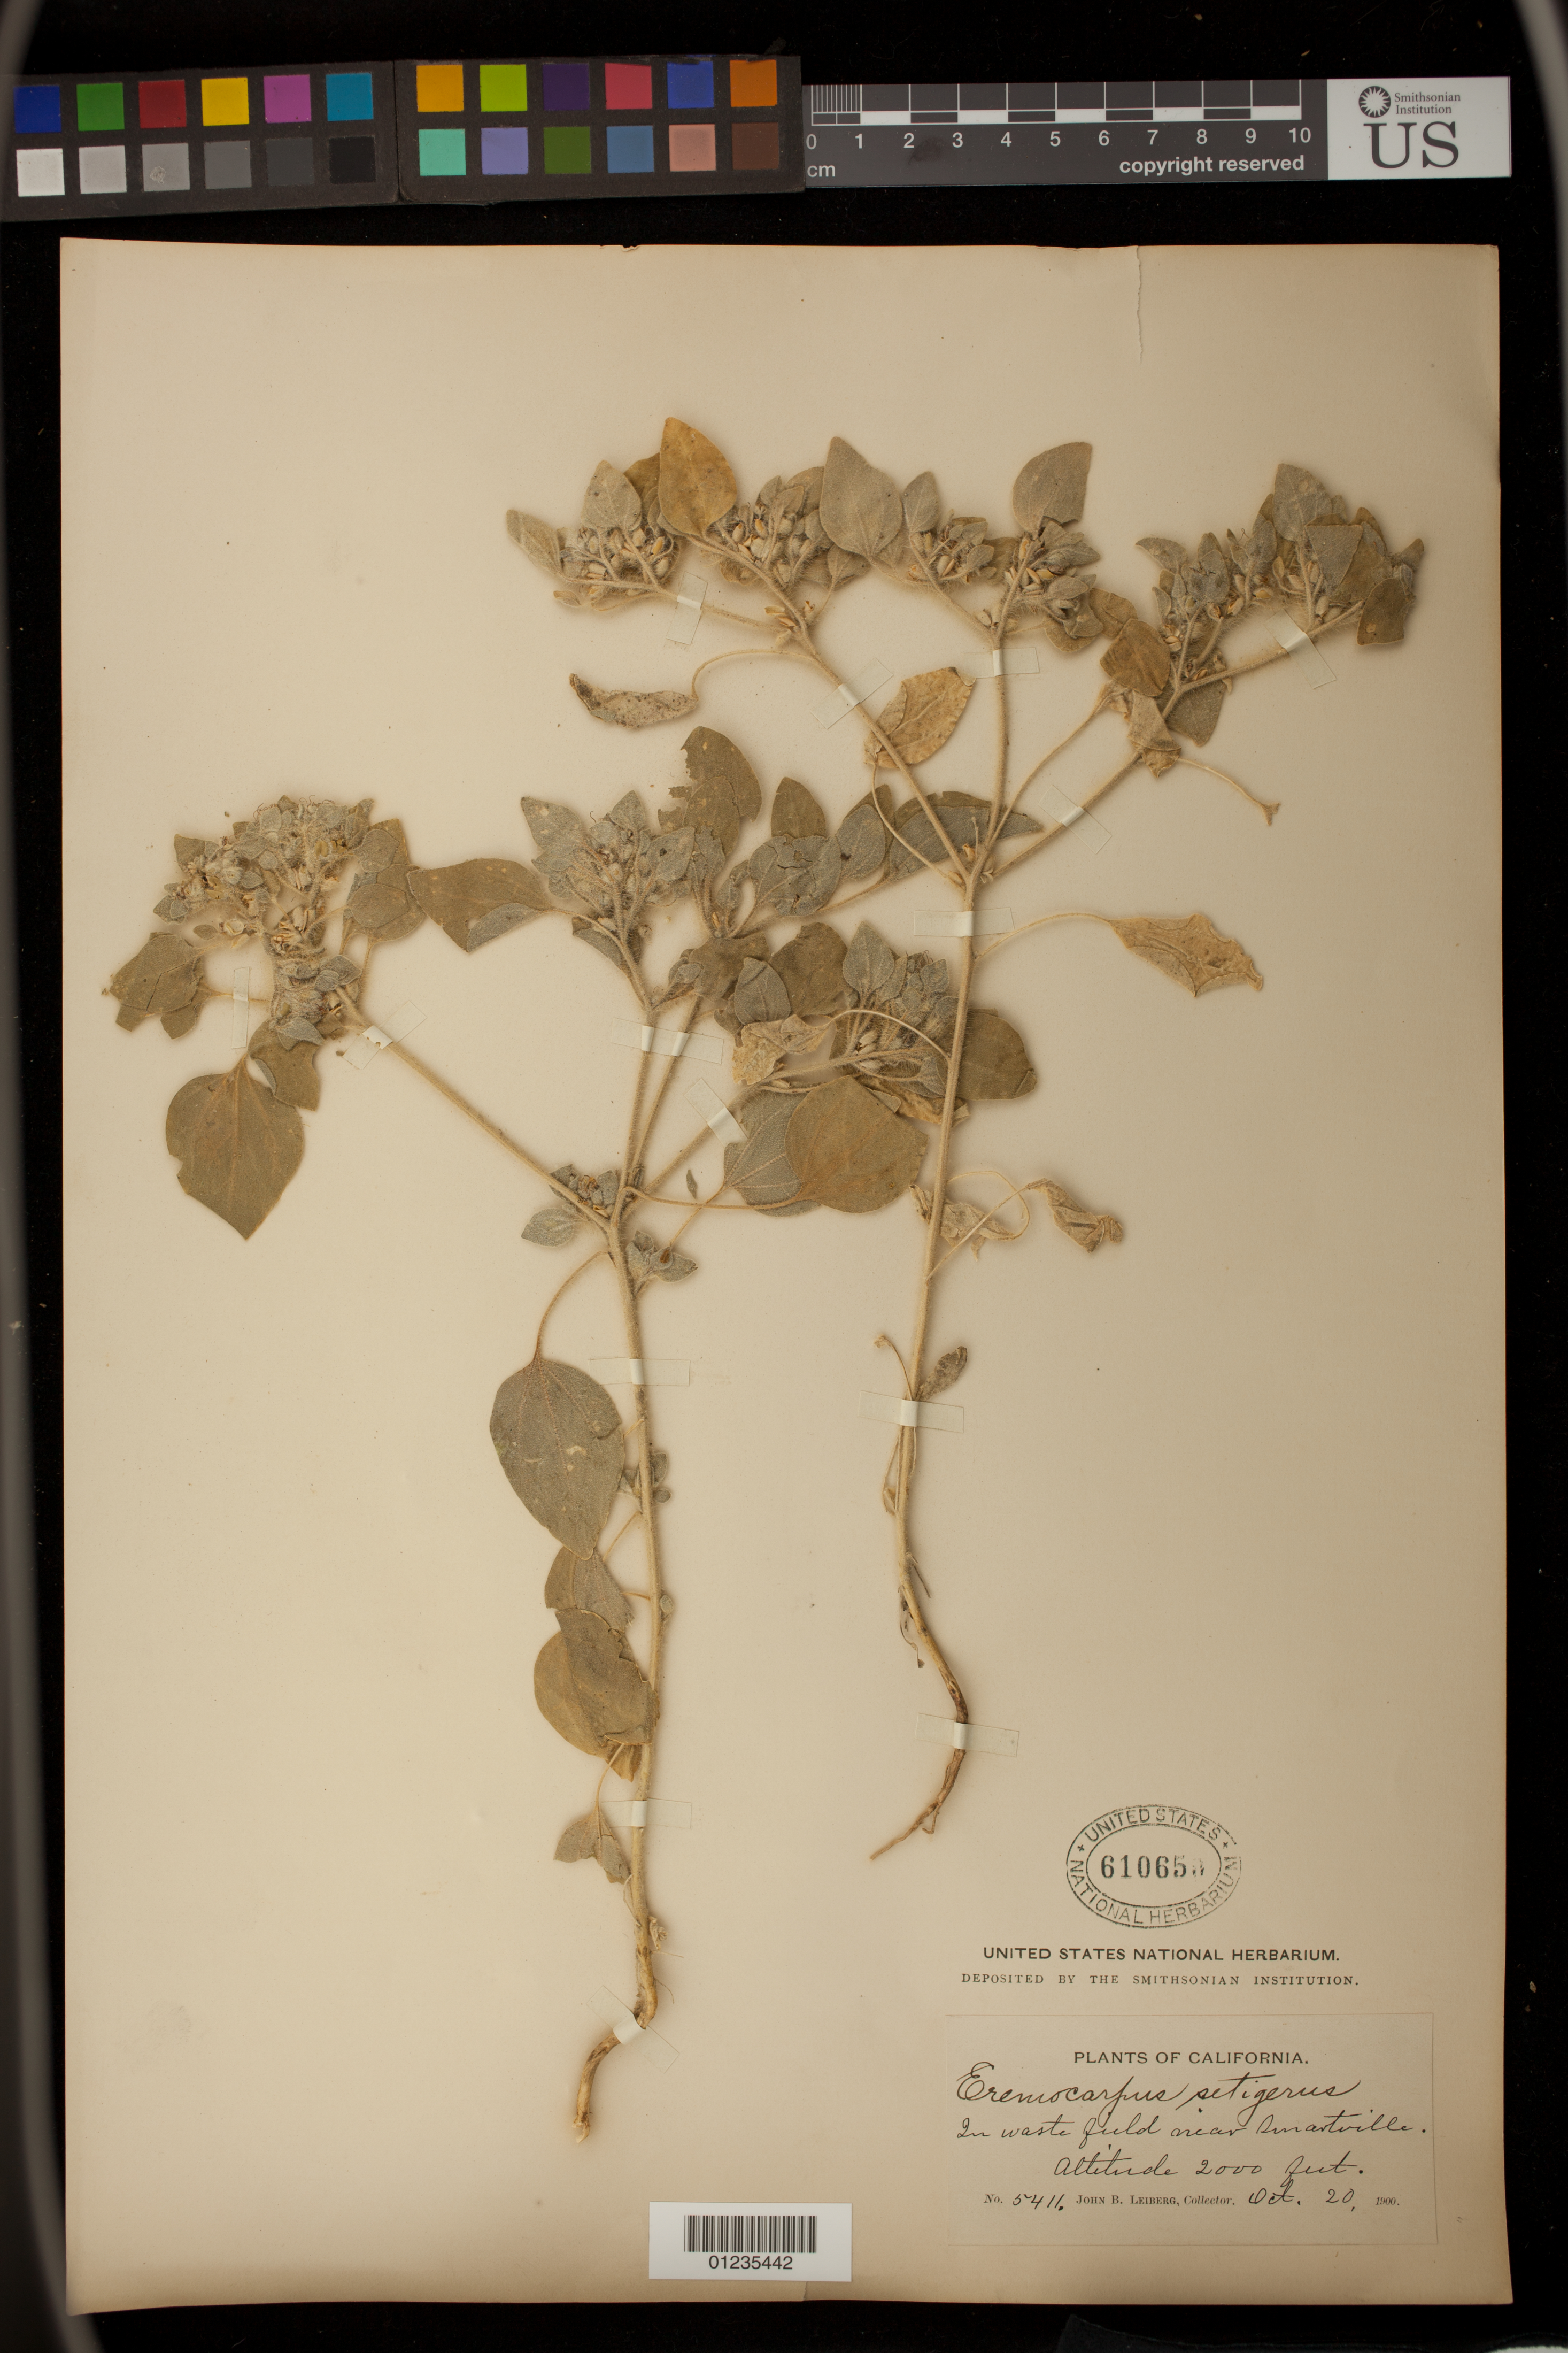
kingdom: Plantae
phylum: Tracheophyta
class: Magnoliopsida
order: Malpighiales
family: Euphorbiaceae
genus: Eremocarpus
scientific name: Eremocarpus setigerus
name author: (Hook.) Benth.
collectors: J. Leiberg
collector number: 5411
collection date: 1900-10-20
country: United States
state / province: California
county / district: Yuba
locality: Smartville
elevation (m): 610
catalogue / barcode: US 610650